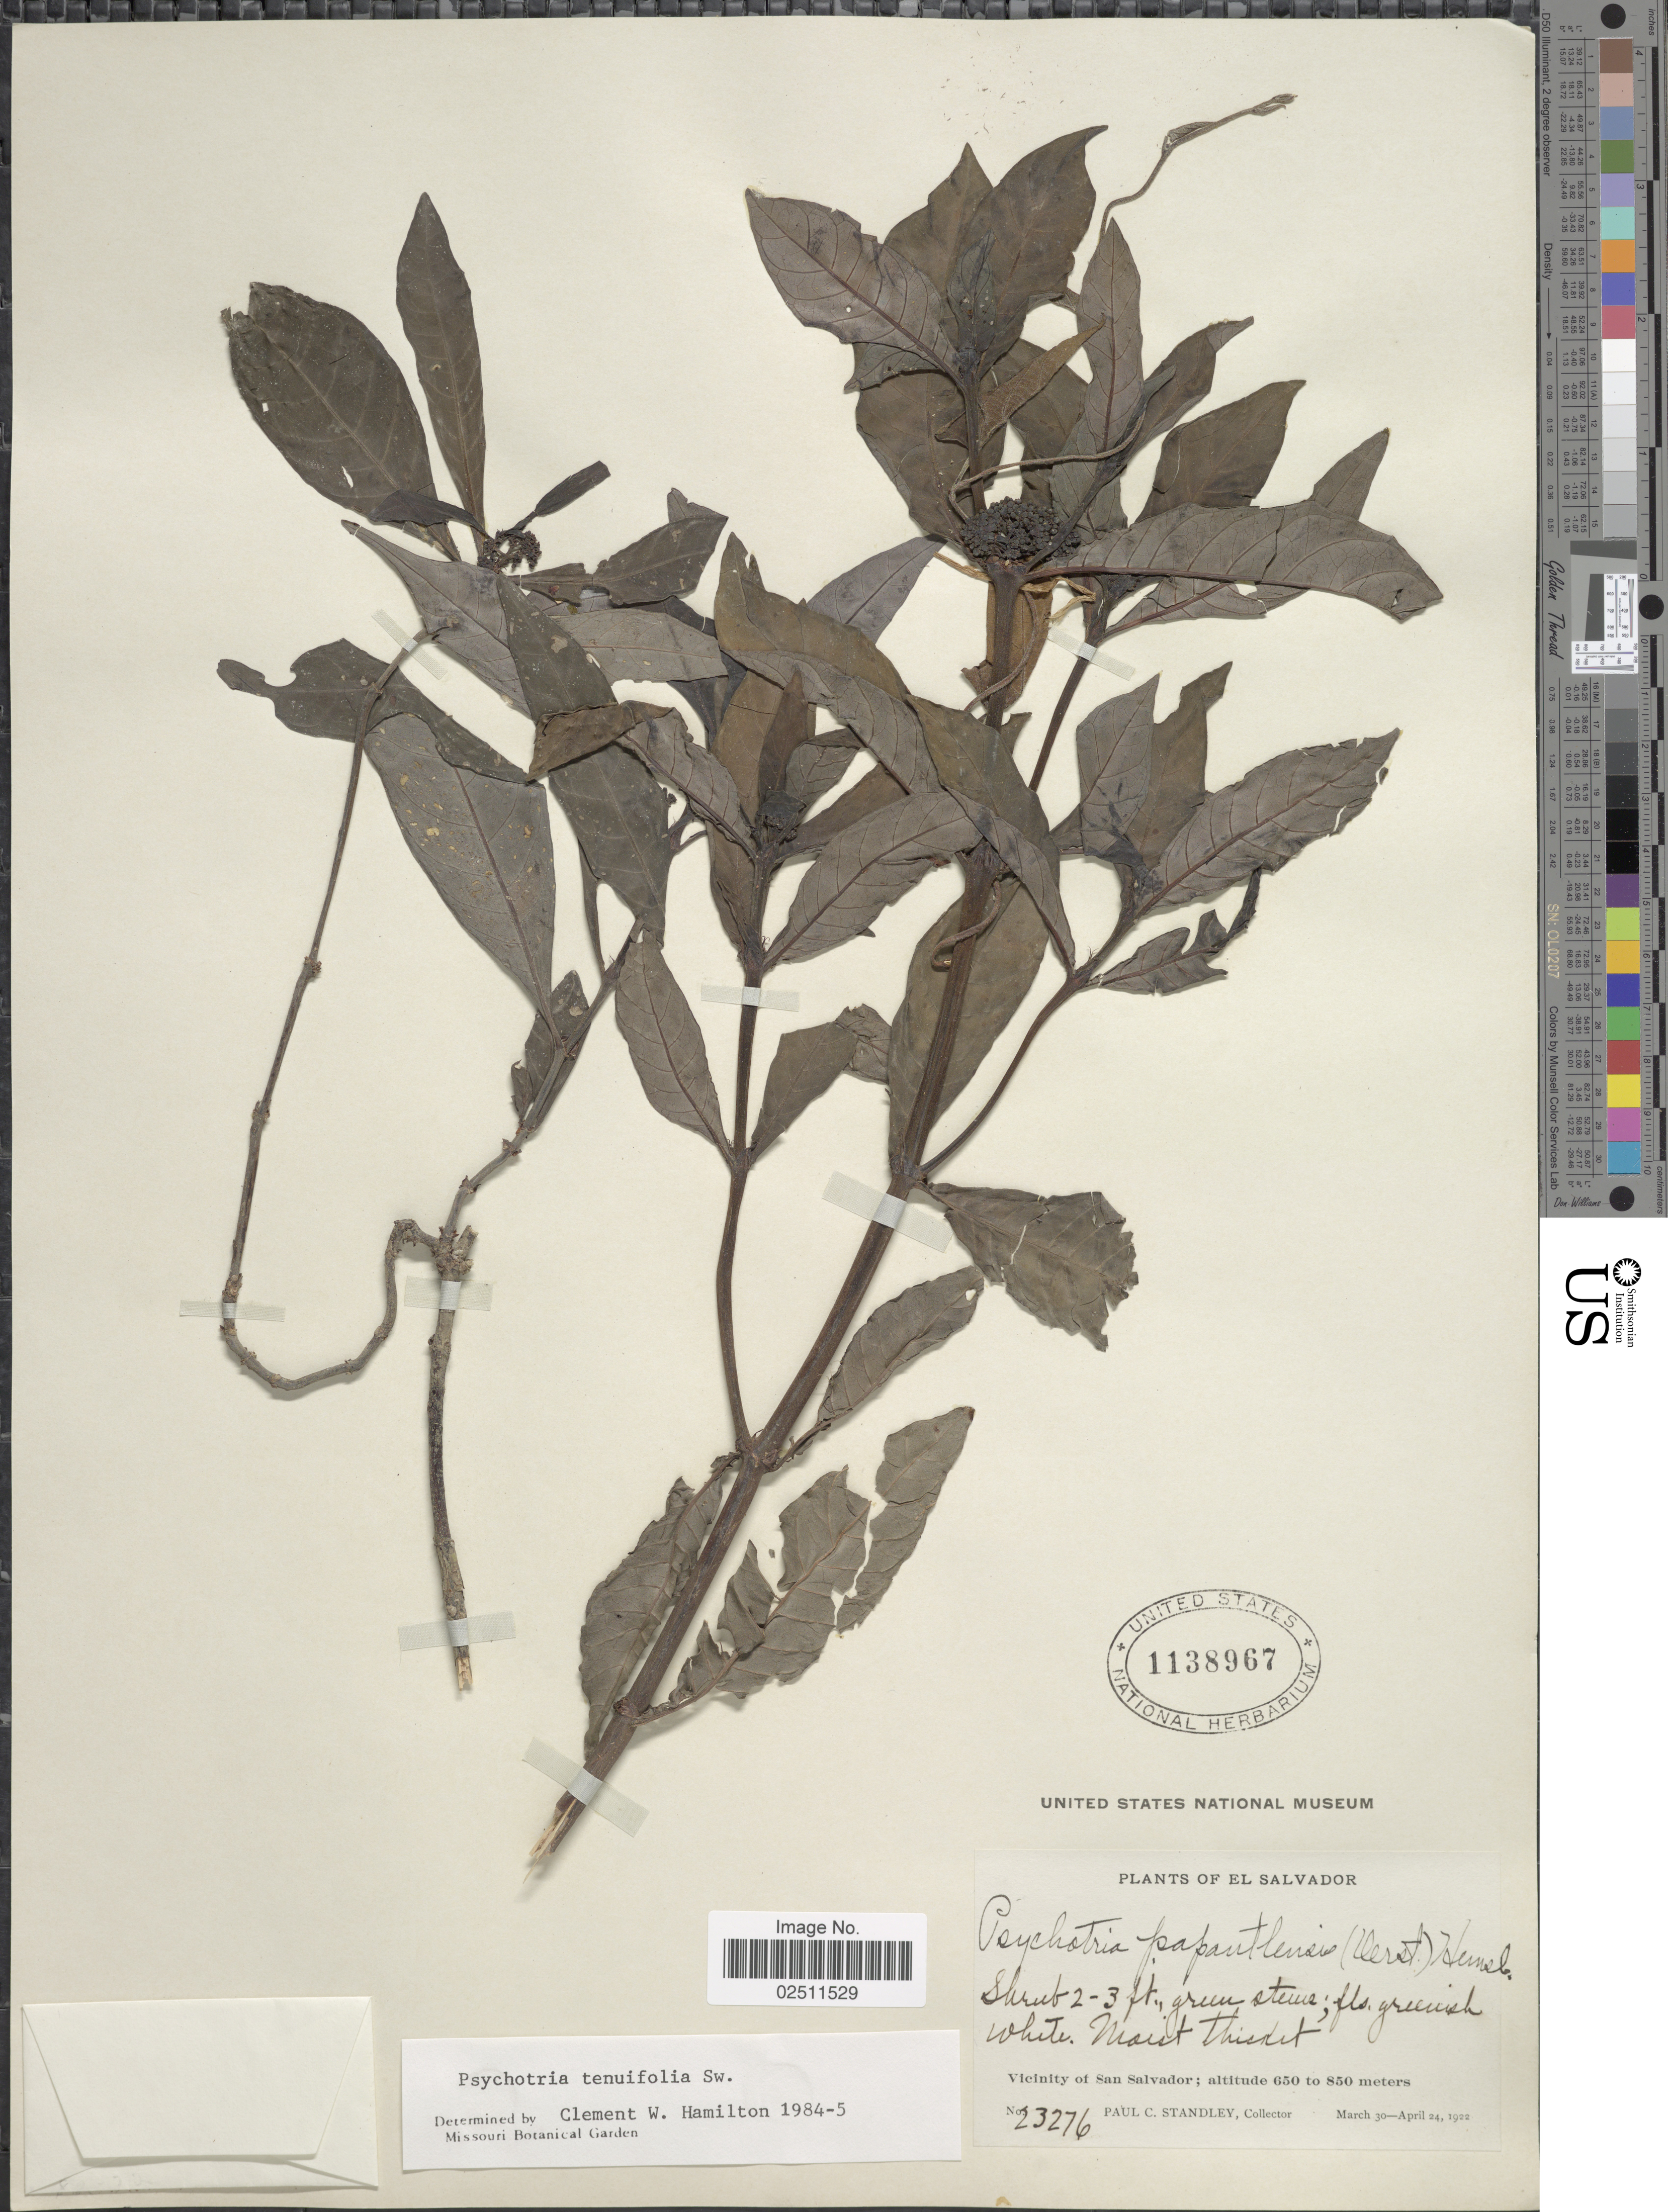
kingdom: Plantae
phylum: Tracheophyta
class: Magnoliopsida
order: Gentianales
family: Rubiaceae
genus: Psychotria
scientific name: Psychotria tenuifolia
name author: Sw.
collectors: P. C. Standley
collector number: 23276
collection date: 1922-03-30/1922-04-24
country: El Salvador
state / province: San Salvador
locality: Vicinity of San Salvador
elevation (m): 650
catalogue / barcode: US 1138967